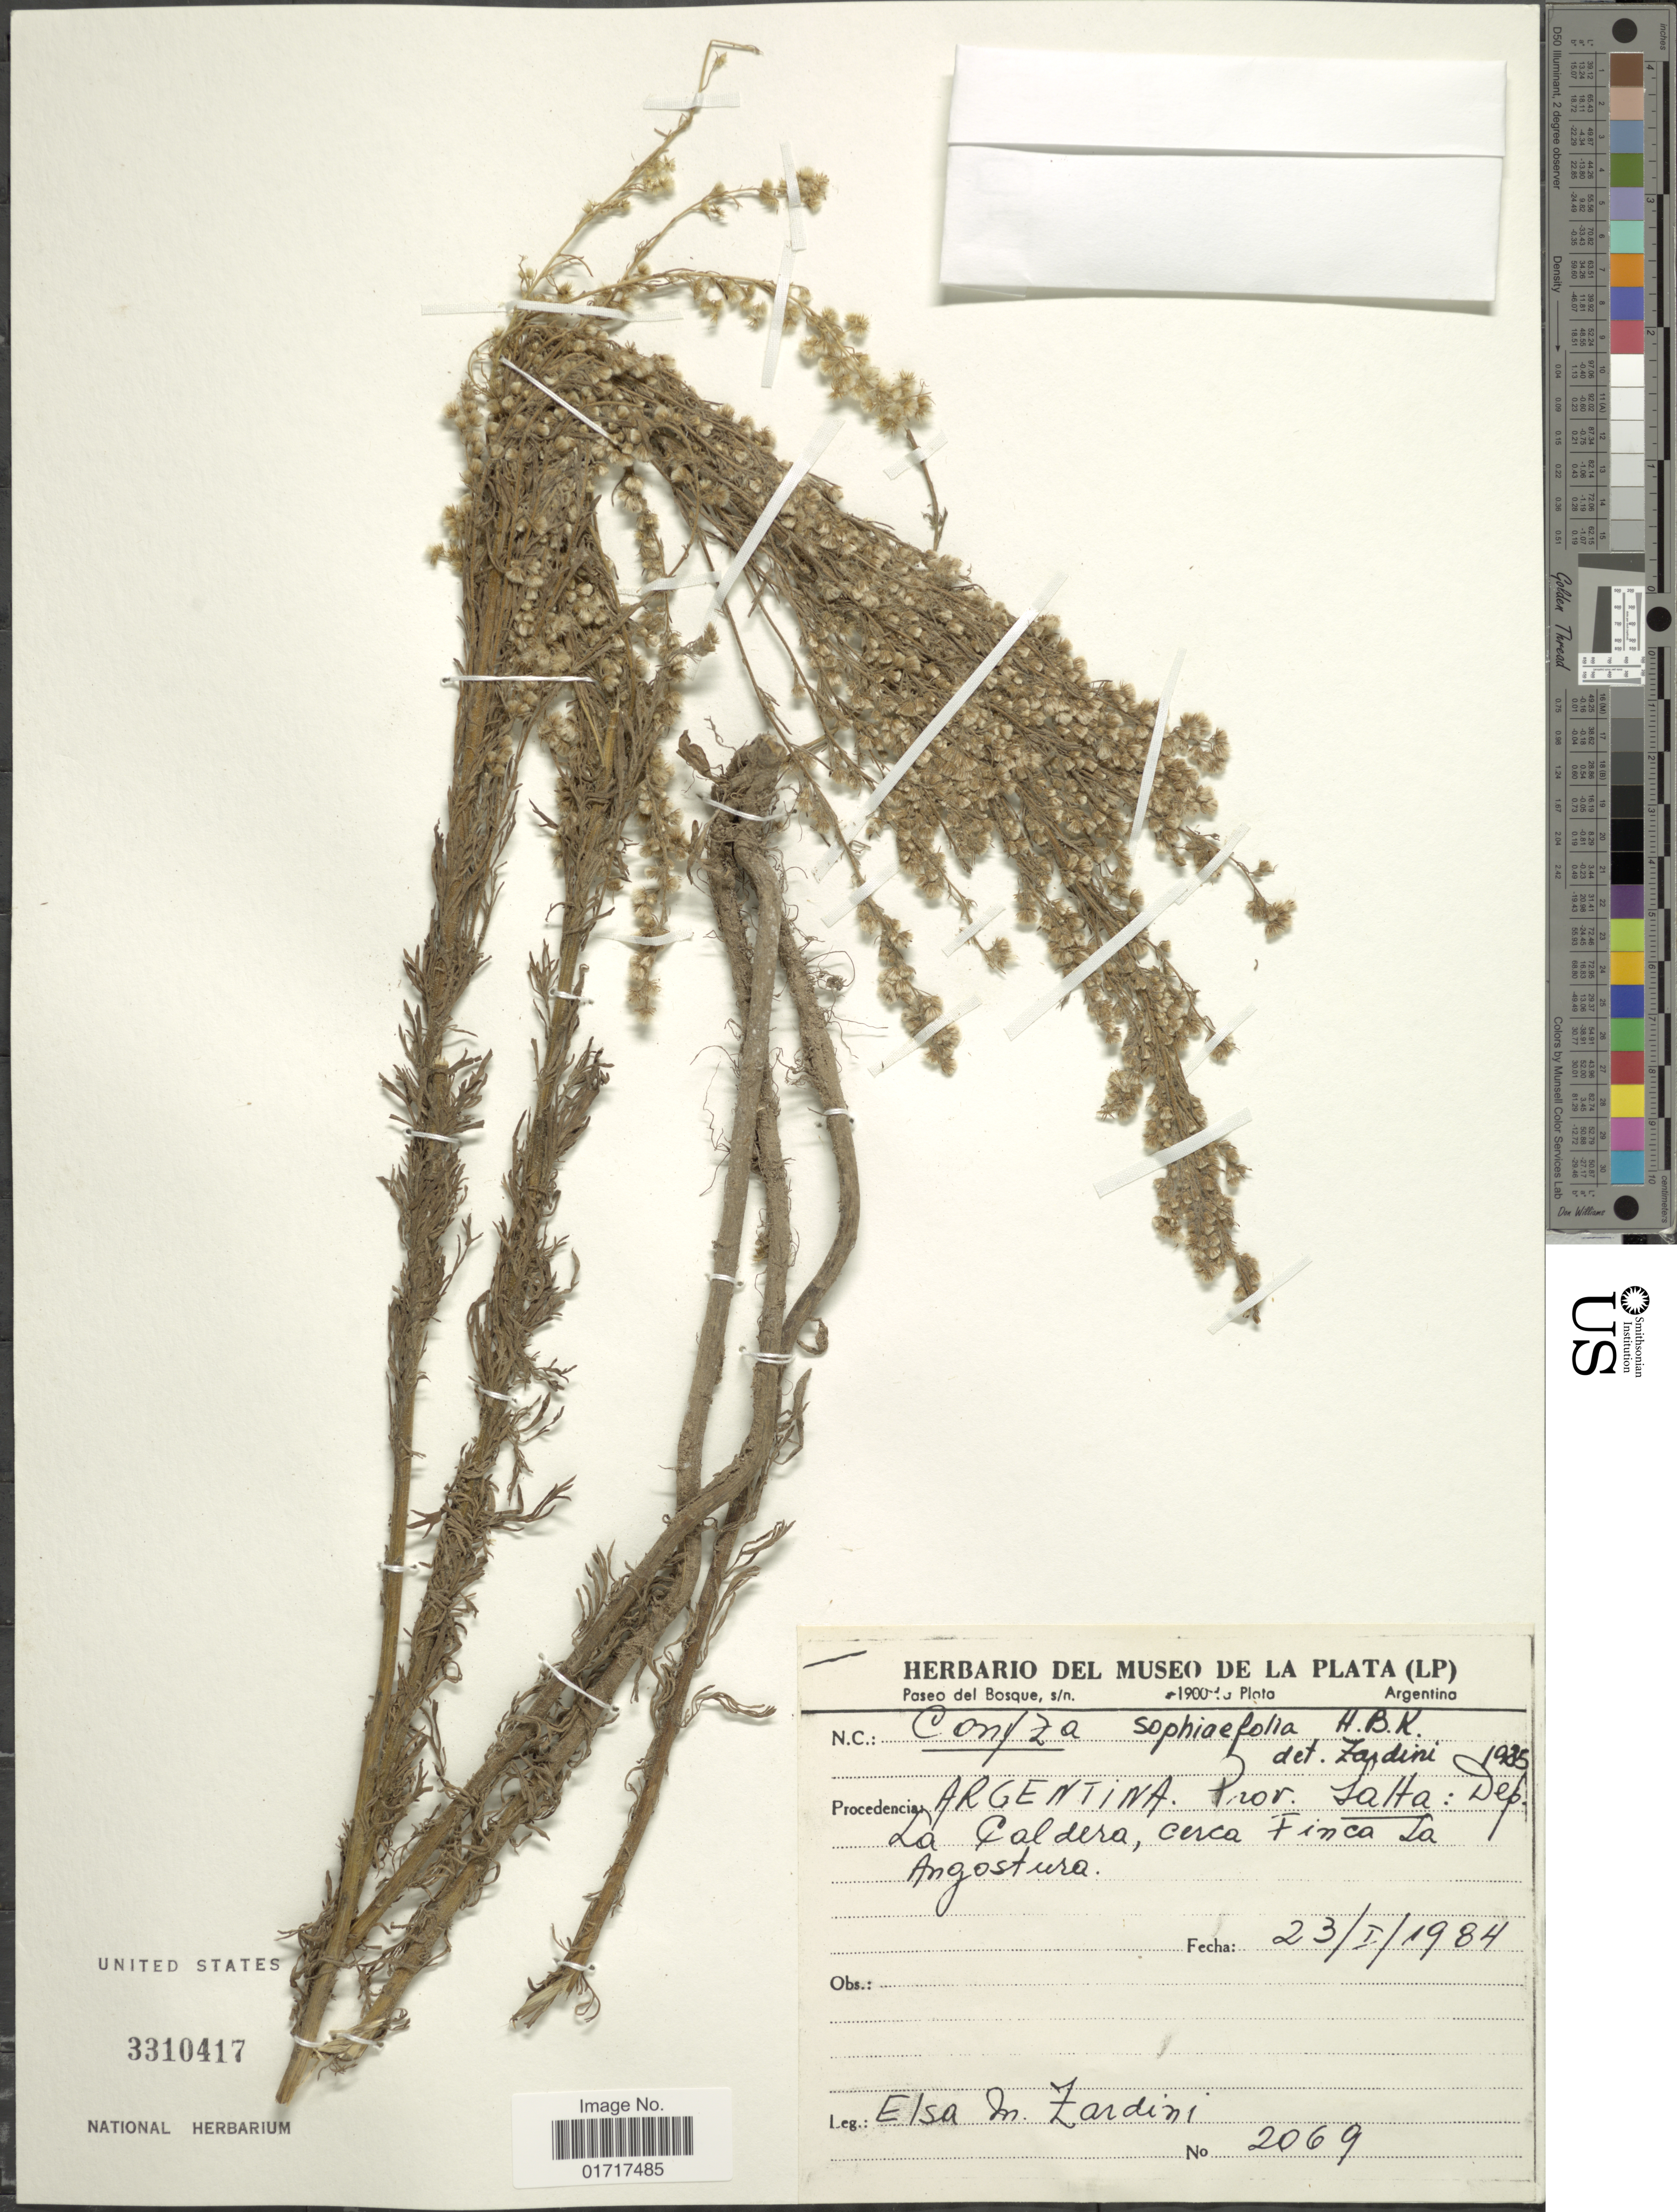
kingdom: Plantae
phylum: Tracheophyta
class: Magnoliopsida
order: Asterales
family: Asteraceae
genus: Conyza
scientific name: Conyza sophiaefolia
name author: Kunth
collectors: E. M. Zardini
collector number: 2069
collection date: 1984-01-23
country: Argentina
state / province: Salta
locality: Argentina, Prov.Salta: Dep. La Caledera, cerca Finca La Angostura.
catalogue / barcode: US 3310417